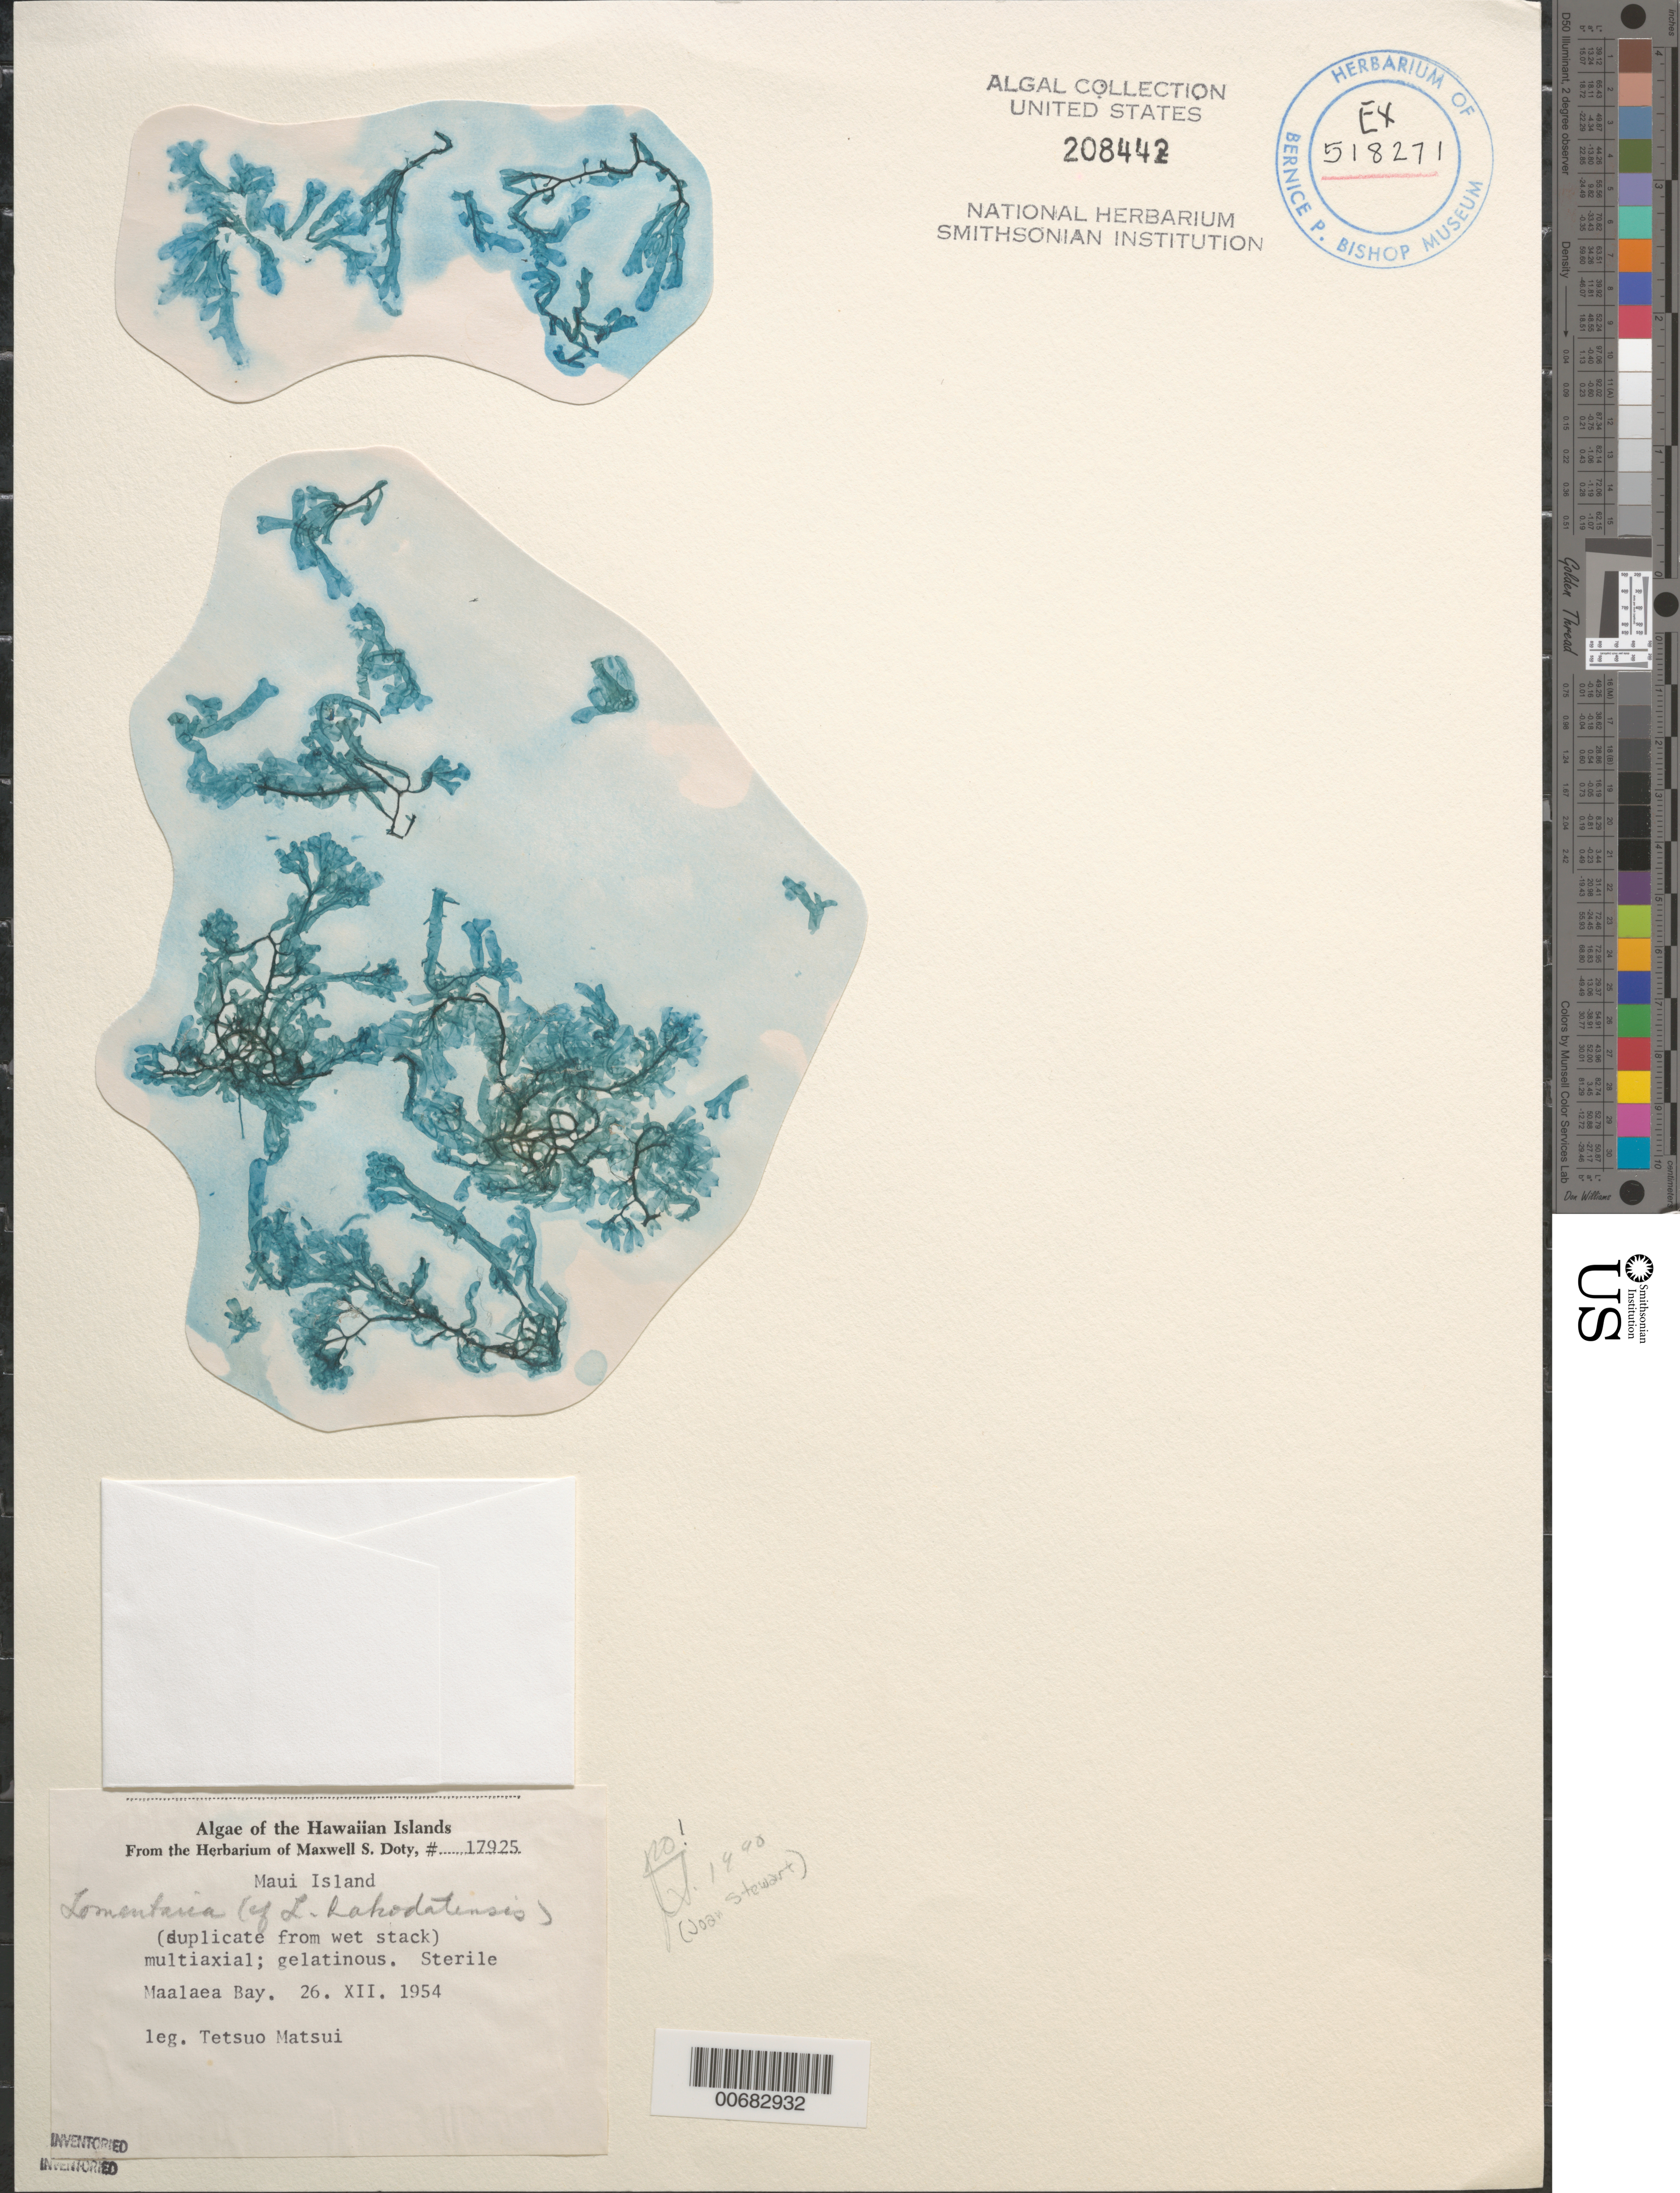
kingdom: Plantae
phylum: Rhodophyta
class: Florideophyceae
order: Rhodymeniales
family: Lomentariaceae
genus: Yendoa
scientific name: Yendoa hakodatensis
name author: (Yendo) Santos et al.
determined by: Algae name updating Project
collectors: T. Matsui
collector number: MSD 17925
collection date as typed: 26 Dec 1954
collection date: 1954-12-26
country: United States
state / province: Hawaii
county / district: Maui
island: Maui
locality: Maalaea Bay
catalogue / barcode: US 208442